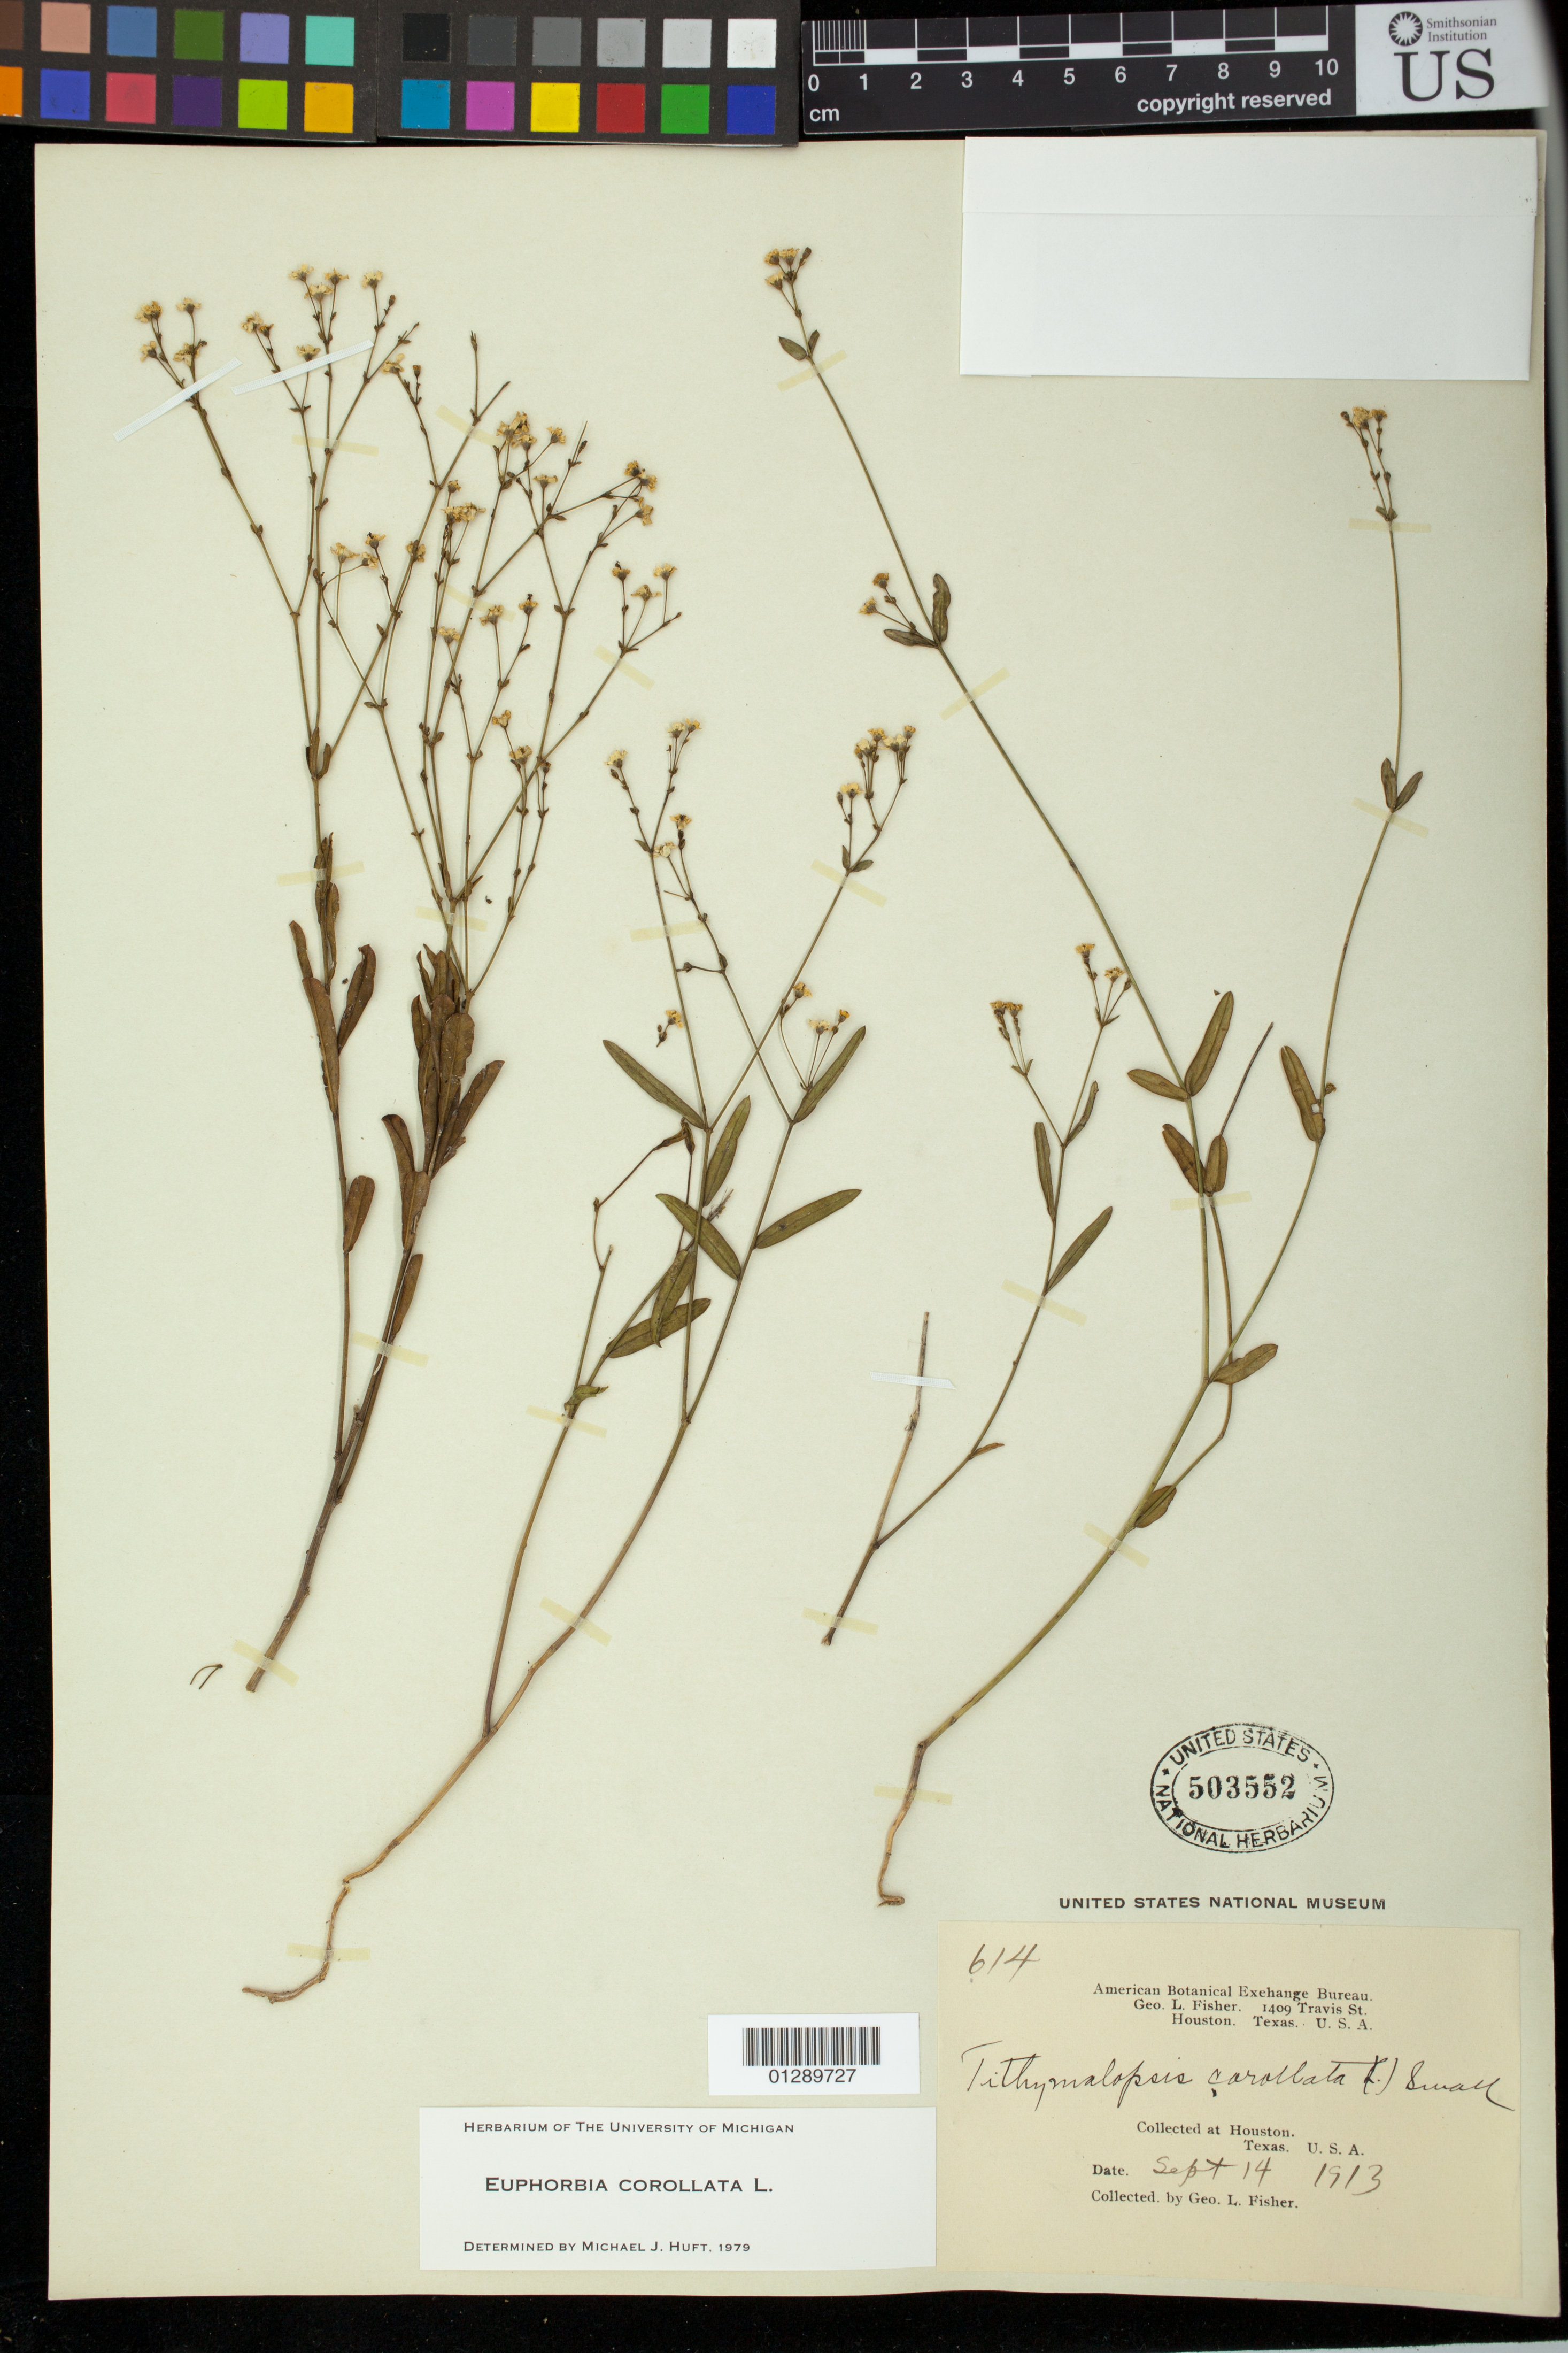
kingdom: Plantae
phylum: Tracheophyta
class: Magnoliopsida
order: Malpighiales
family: Euphorbiaceae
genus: Euphorbia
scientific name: Euphorbia corollata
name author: L.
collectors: G. L. Fisher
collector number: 614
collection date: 1913-09-14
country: United States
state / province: Texas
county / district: Harris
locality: Houston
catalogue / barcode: US 503552